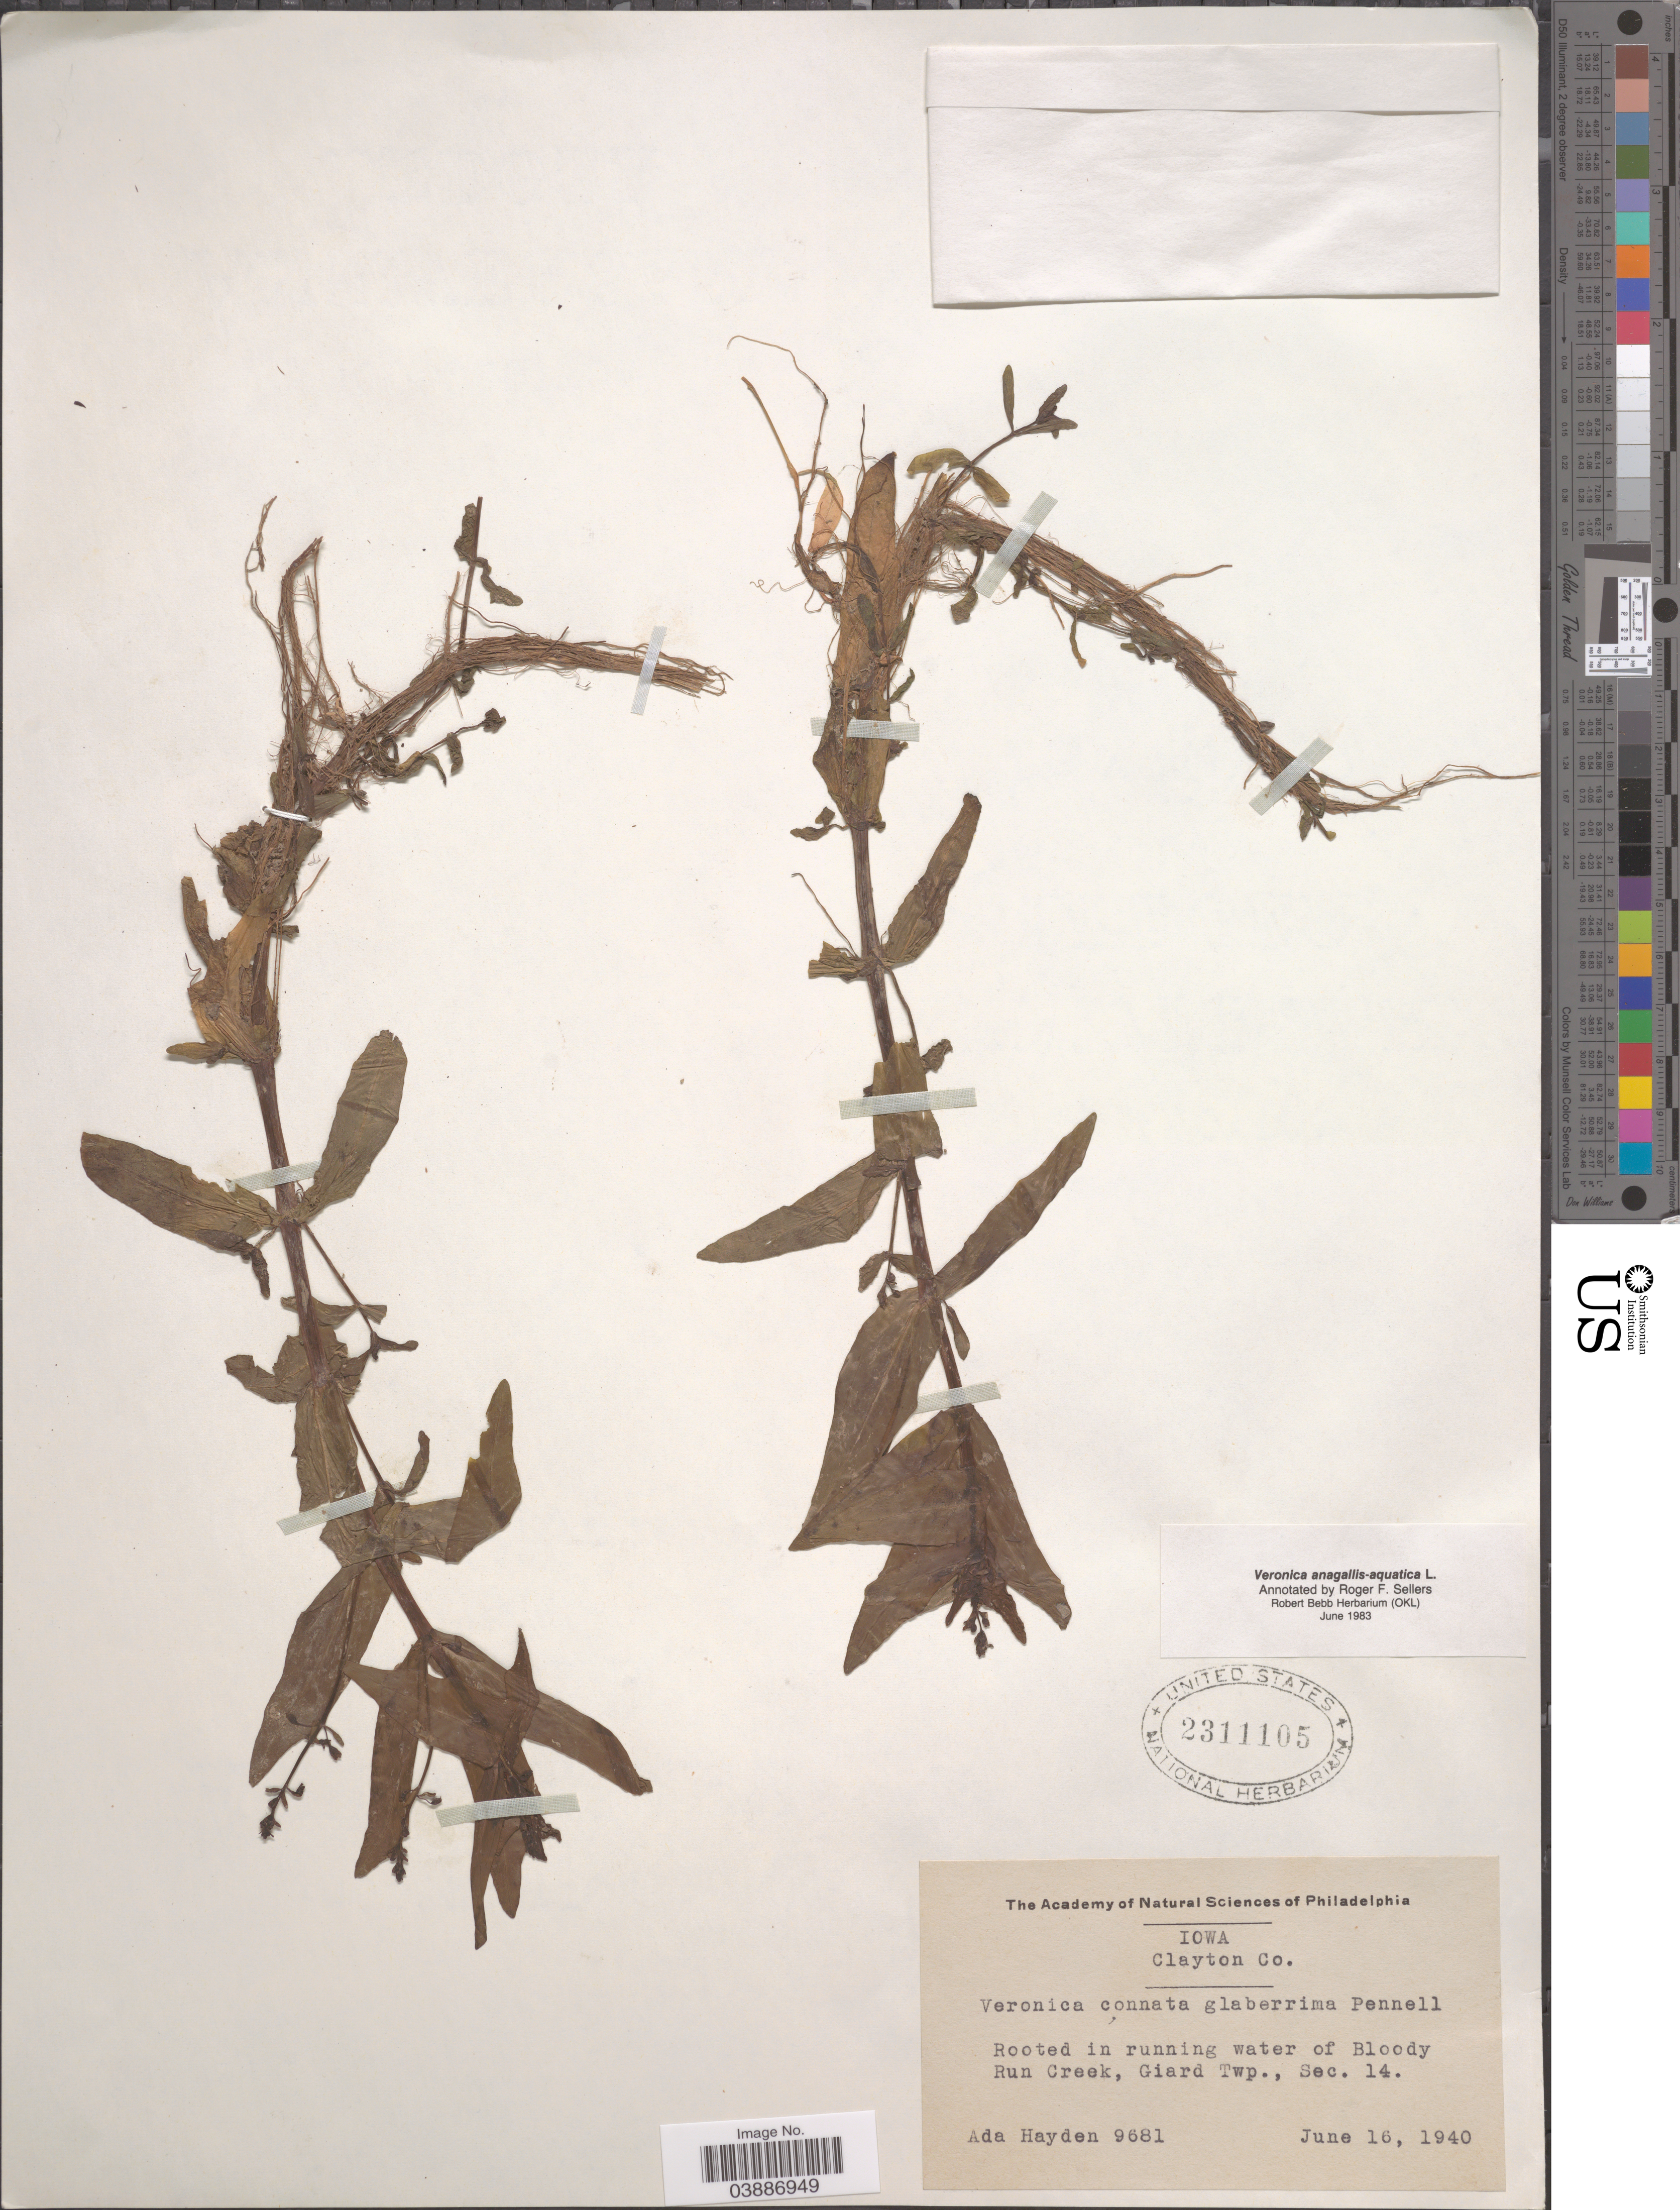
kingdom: Plantae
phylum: Tracheophyta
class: Magnoliopsida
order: Lamiales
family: Plantaginaceae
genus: Veronica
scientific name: Veronica anagallis-aquatica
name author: L.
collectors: Ada Hayden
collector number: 9681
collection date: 1940-06-16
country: United States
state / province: Iowa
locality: Clayton Co. Bloody Run Creek, Giard Twp., Sec. 14.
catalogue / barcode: US 2311105